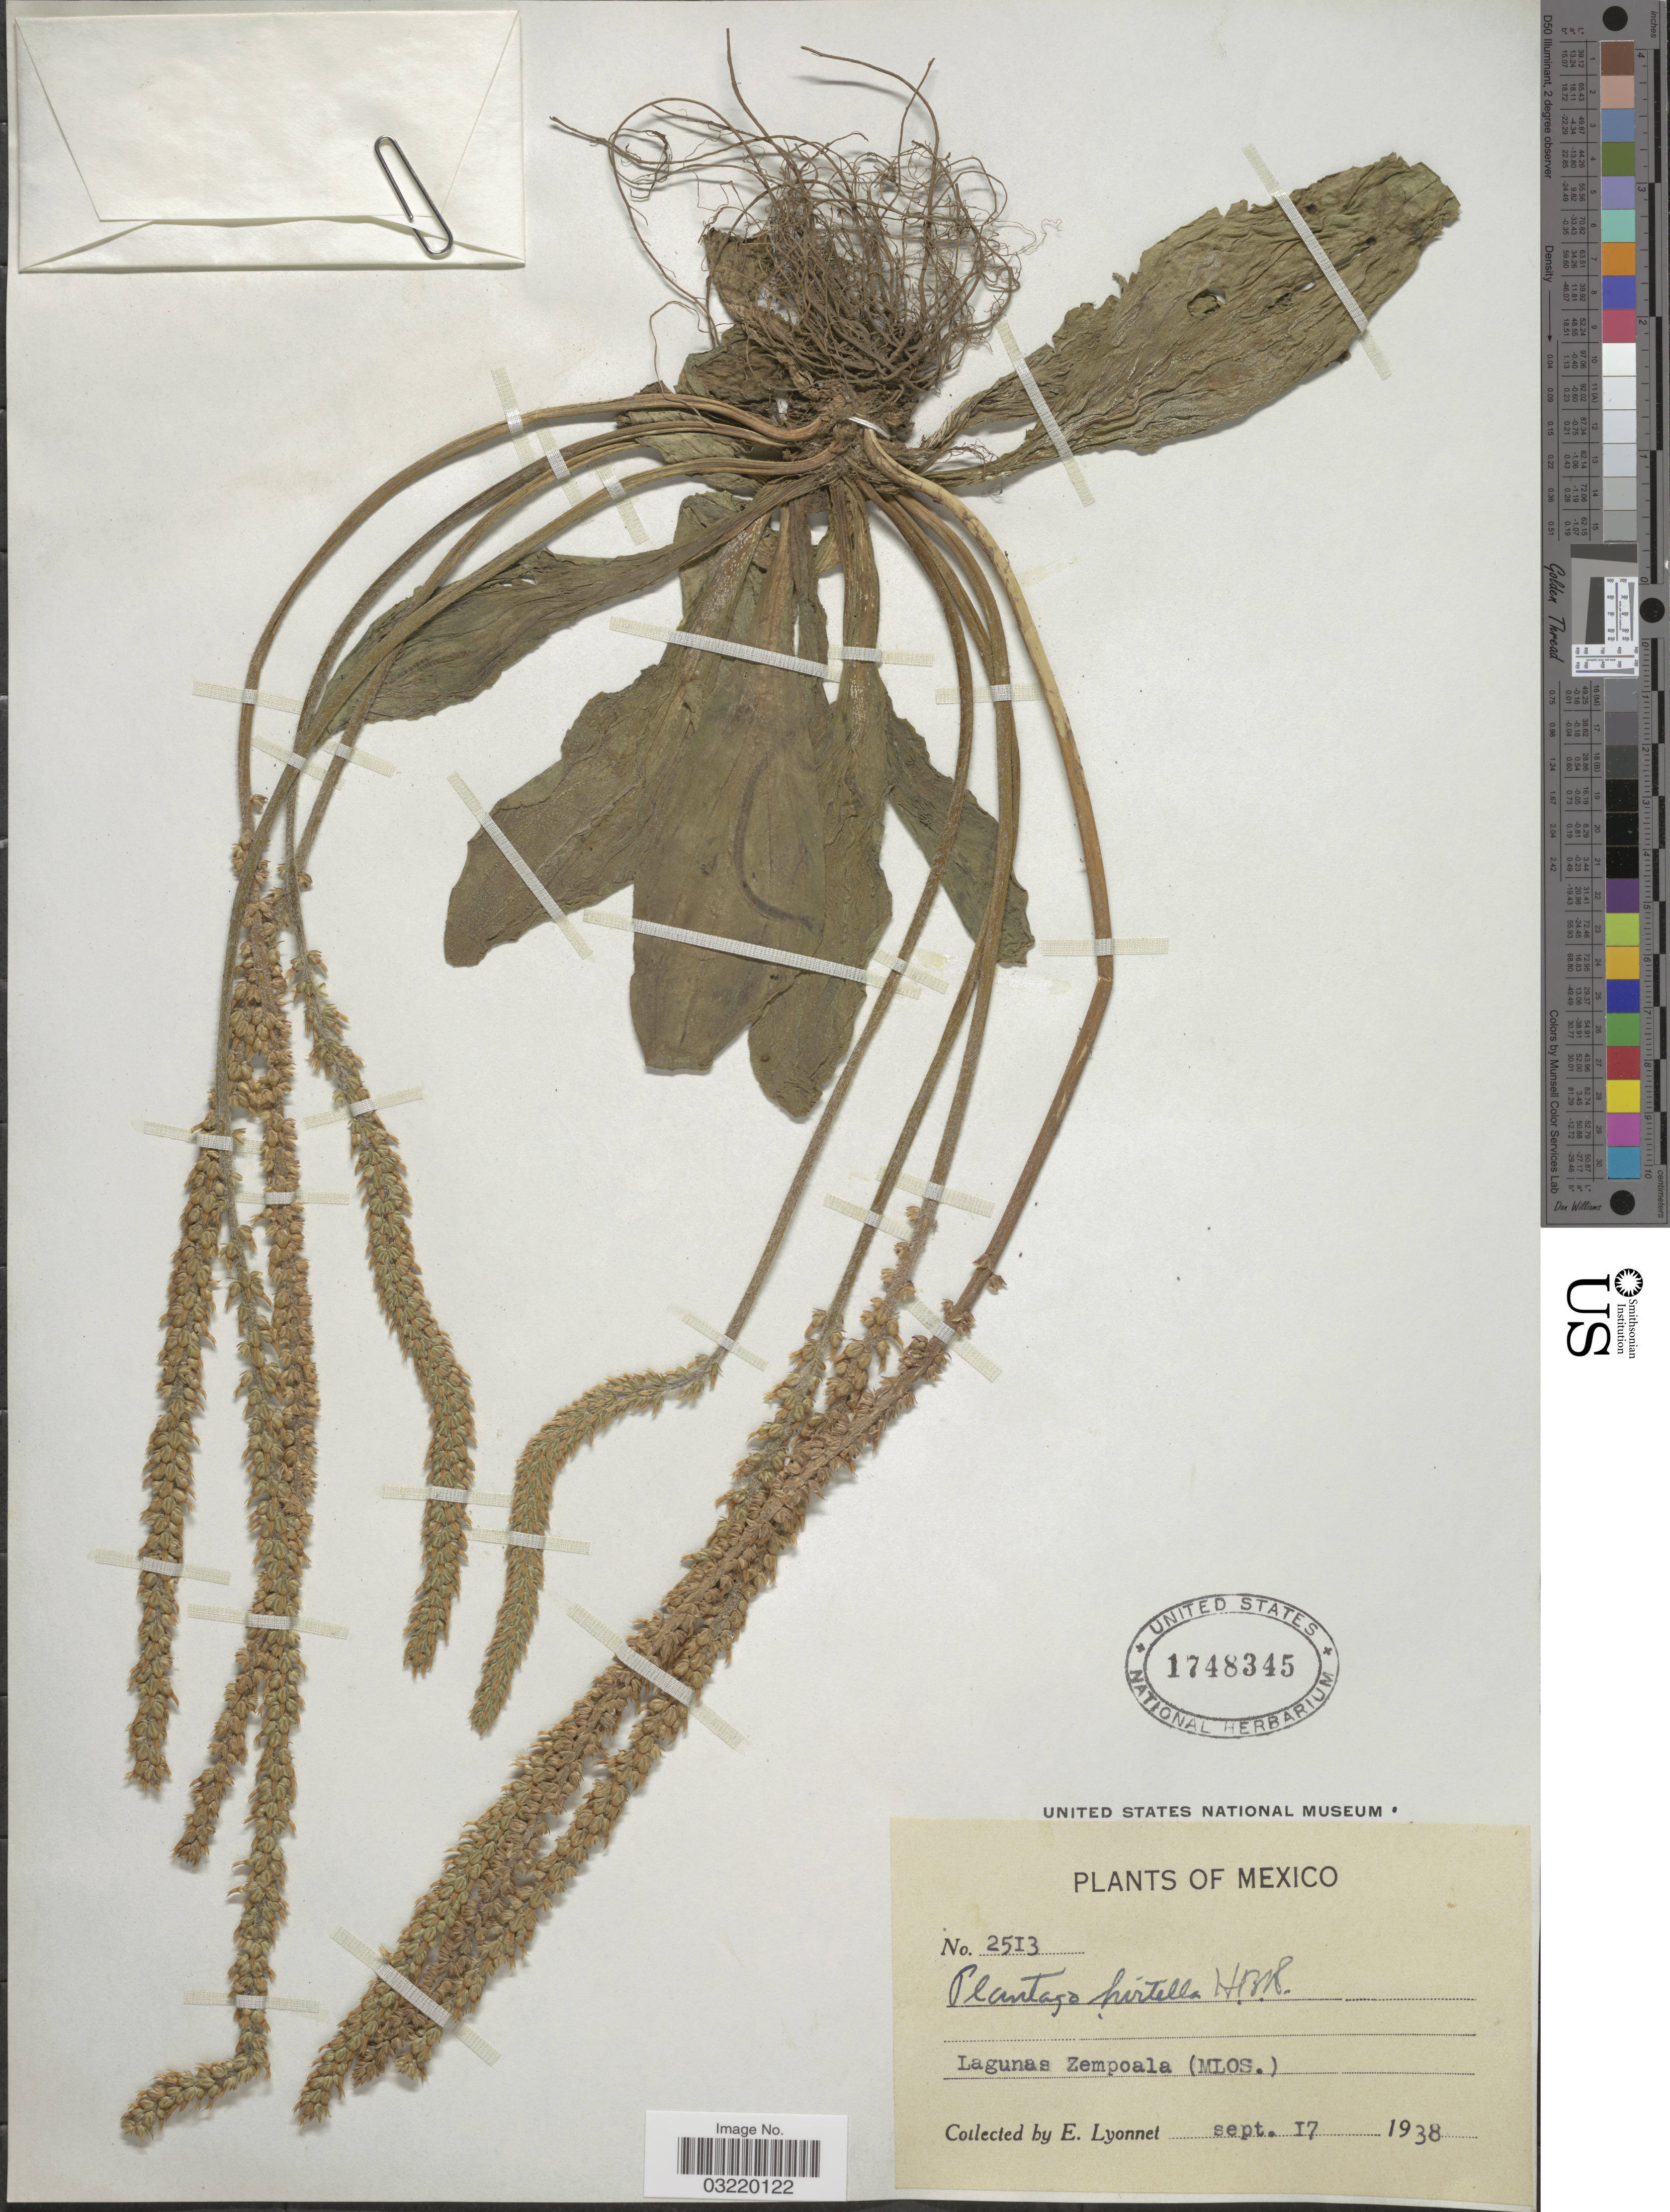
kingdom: Plantae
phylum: Tracheophyta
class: Magnoliopsida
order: Lamiales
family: Plantaginaceae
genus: Plantago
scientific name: Plantago australis subsp. hirtella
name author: (Kunth) Rahn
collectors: E. Lyonnet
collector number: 2513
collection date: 1938-09-17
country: Mexico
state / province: Morelos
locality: Lagunas Zempoala.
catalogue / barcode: US 1748345